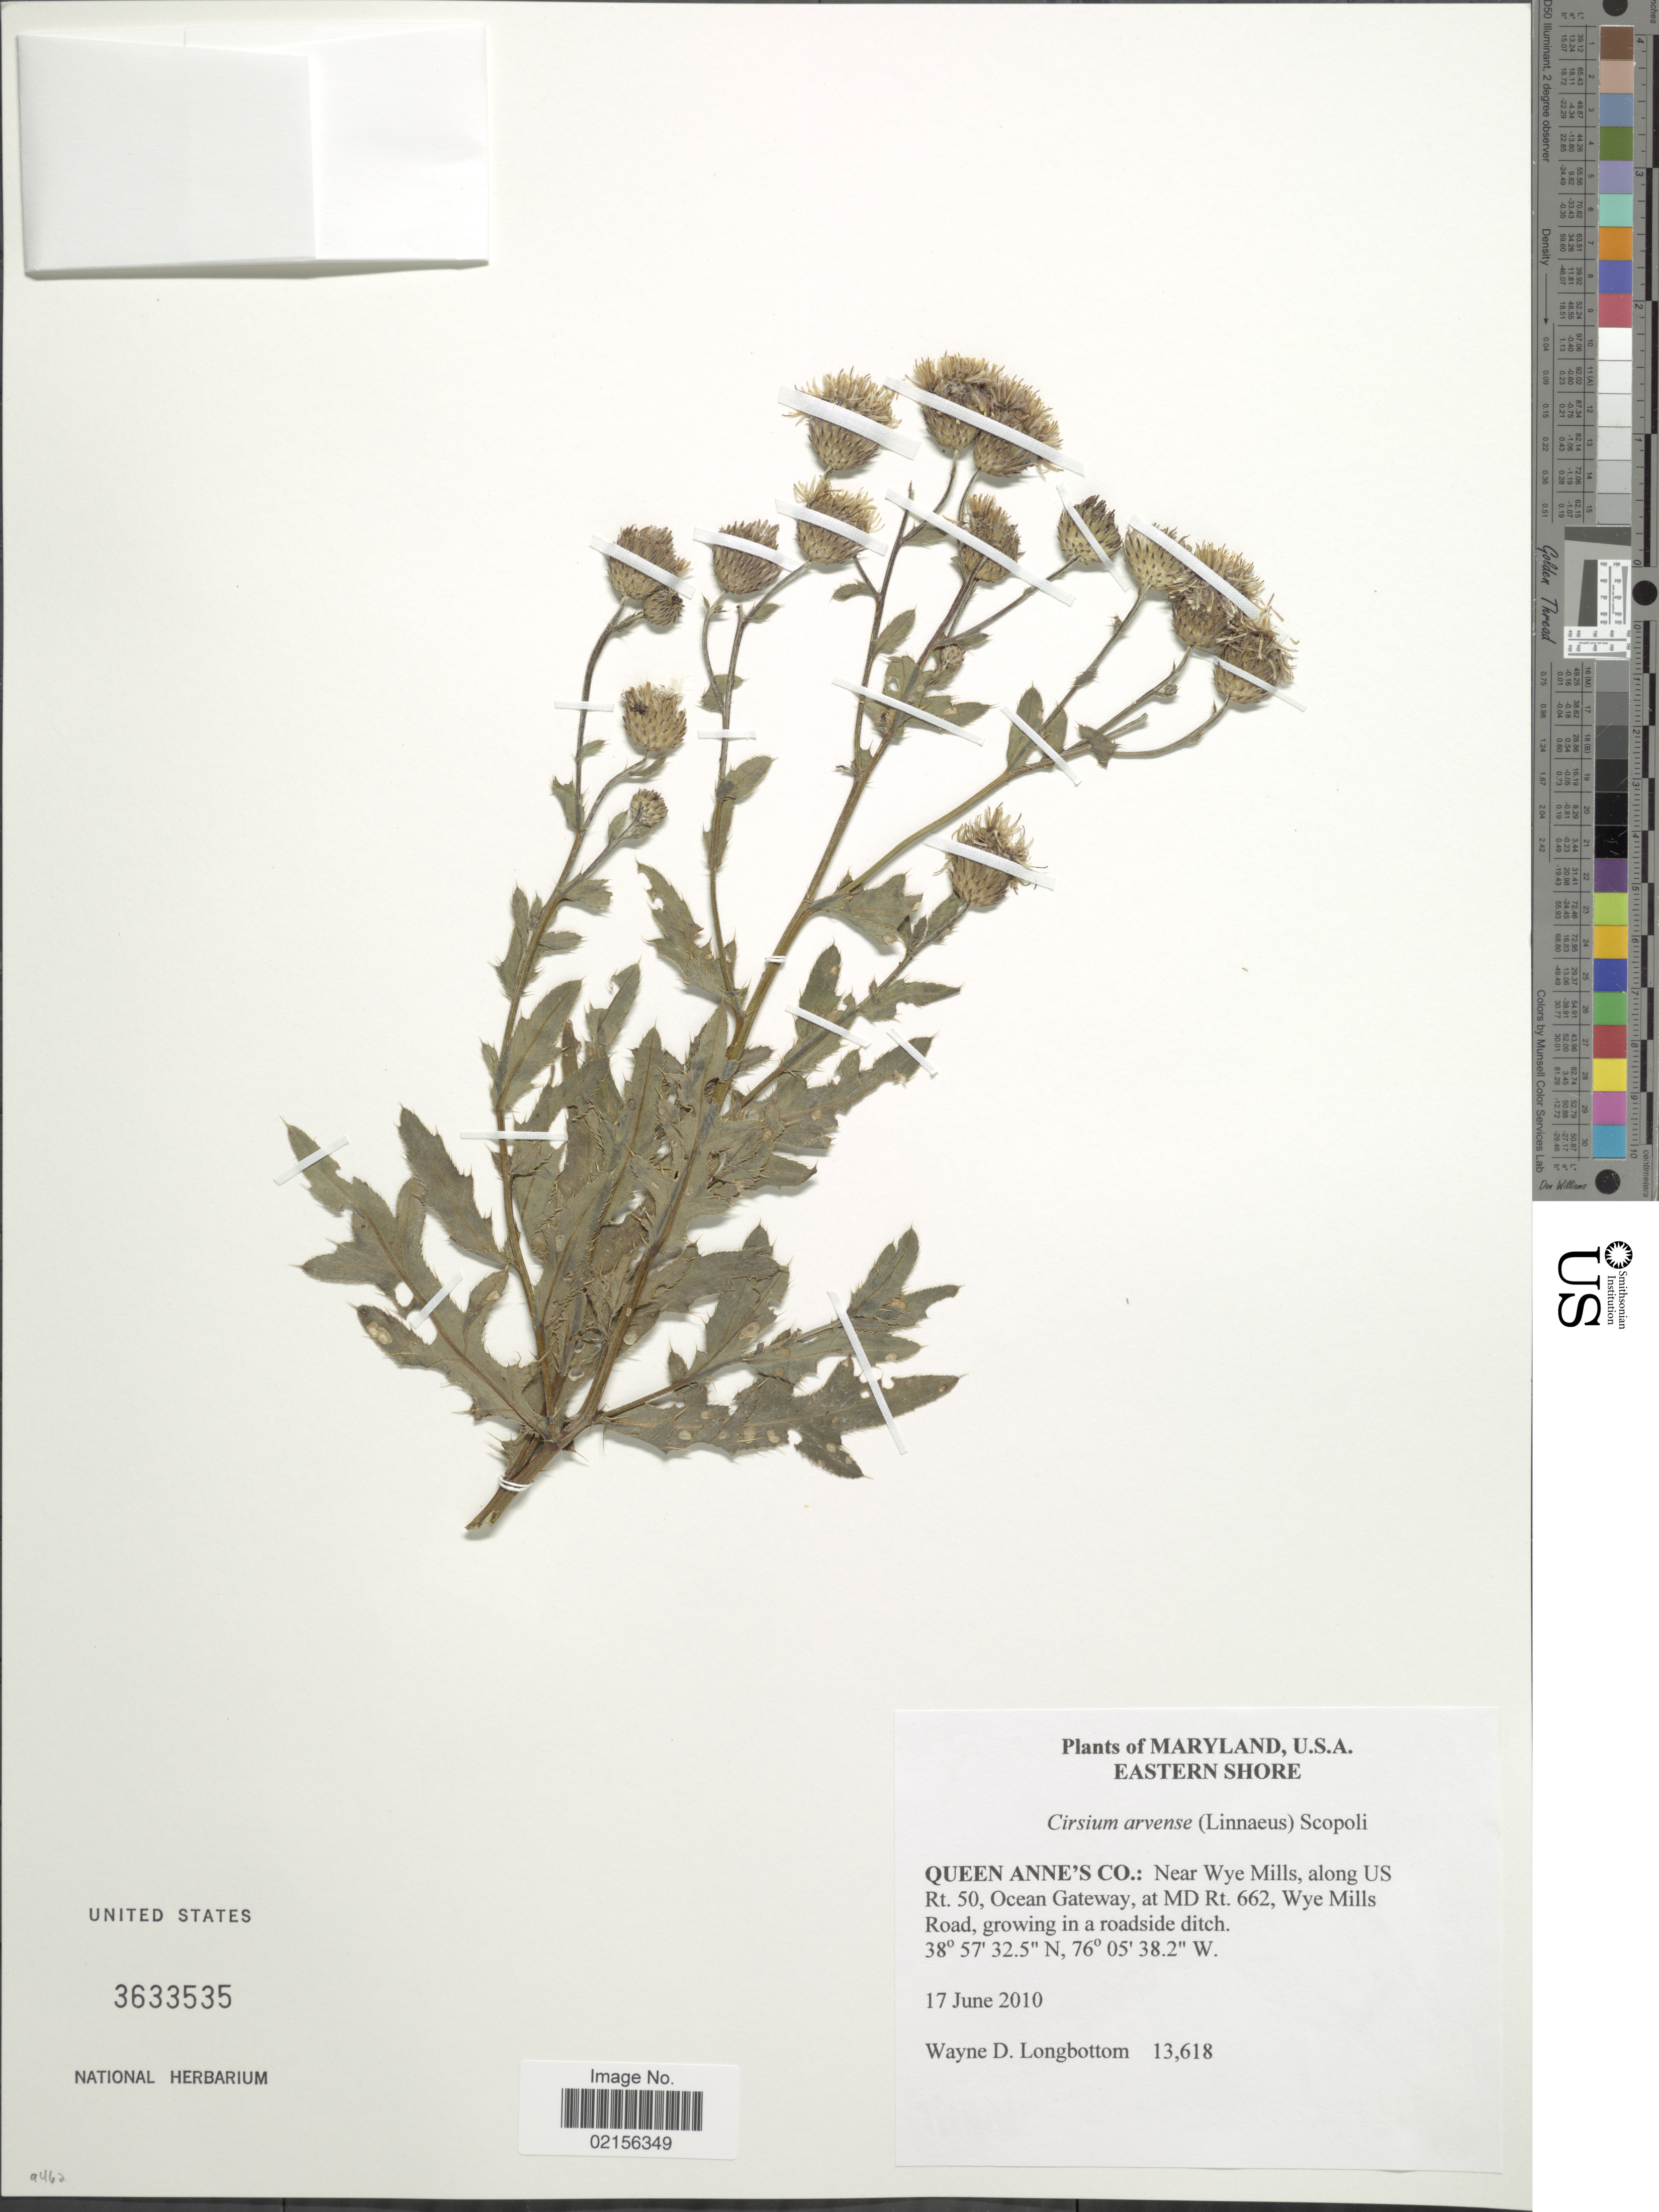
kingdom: Plantae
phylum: Tracheophyta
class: Magnoliopsida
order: Asterales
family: Asteraceae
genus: Cirsium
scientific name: Cirsium arvense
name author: (L.) Scop.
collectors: W. D. Longbottom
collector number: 13618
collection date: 2010-06-17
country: United States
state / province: Maryland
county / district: Queen Anne's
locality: Eastern Shore, Queen Anne's Co: near Wye Mills, along US Rt. 50, Ocean Gateway, at MD Rt. 662, Wye Mills Road, growing in a roadside ditch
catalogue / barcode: US 3633535